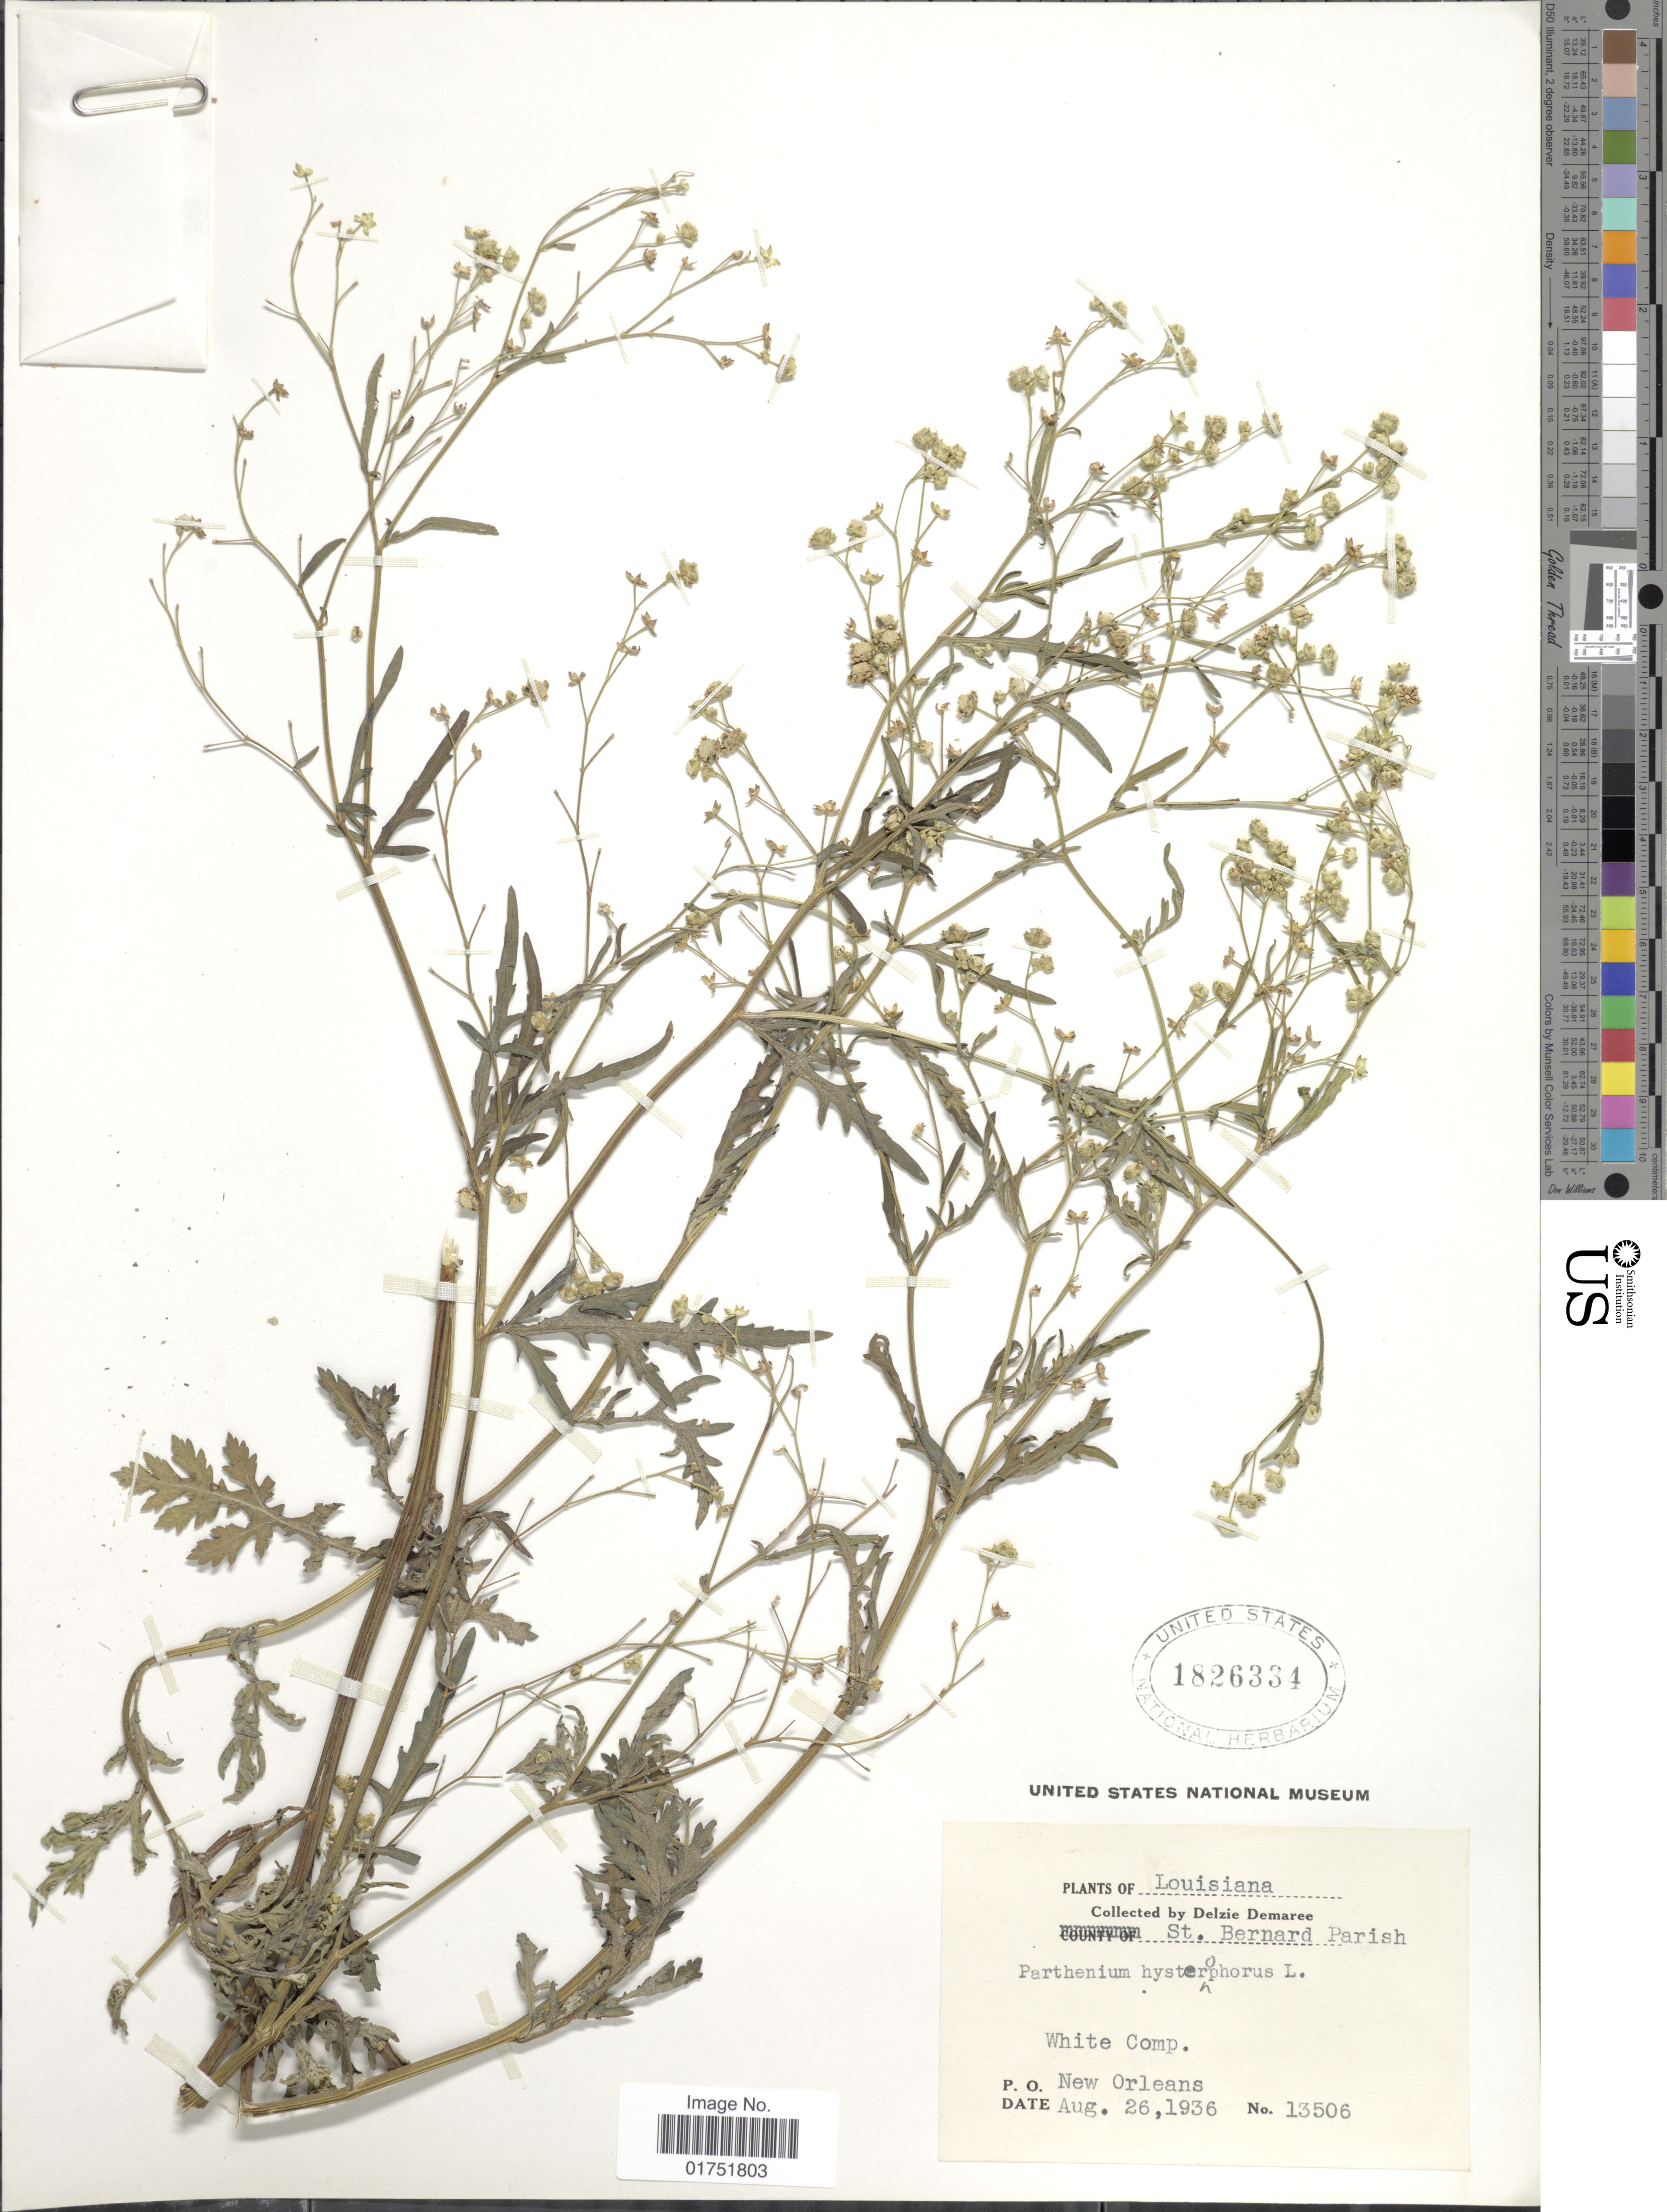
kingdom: Plantae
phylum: Tracheophyta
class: Magnoliopsida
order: Asterales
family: Asteraceae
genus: Parthenium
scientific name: Parthenium hysterophorus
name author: L.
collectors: D. Demaree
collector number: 13506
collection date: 1936-08-26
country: United States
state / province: Louisiana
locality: St. Bernard Parish, White Comp., P. O. New Orleans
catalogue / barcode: US 1826334